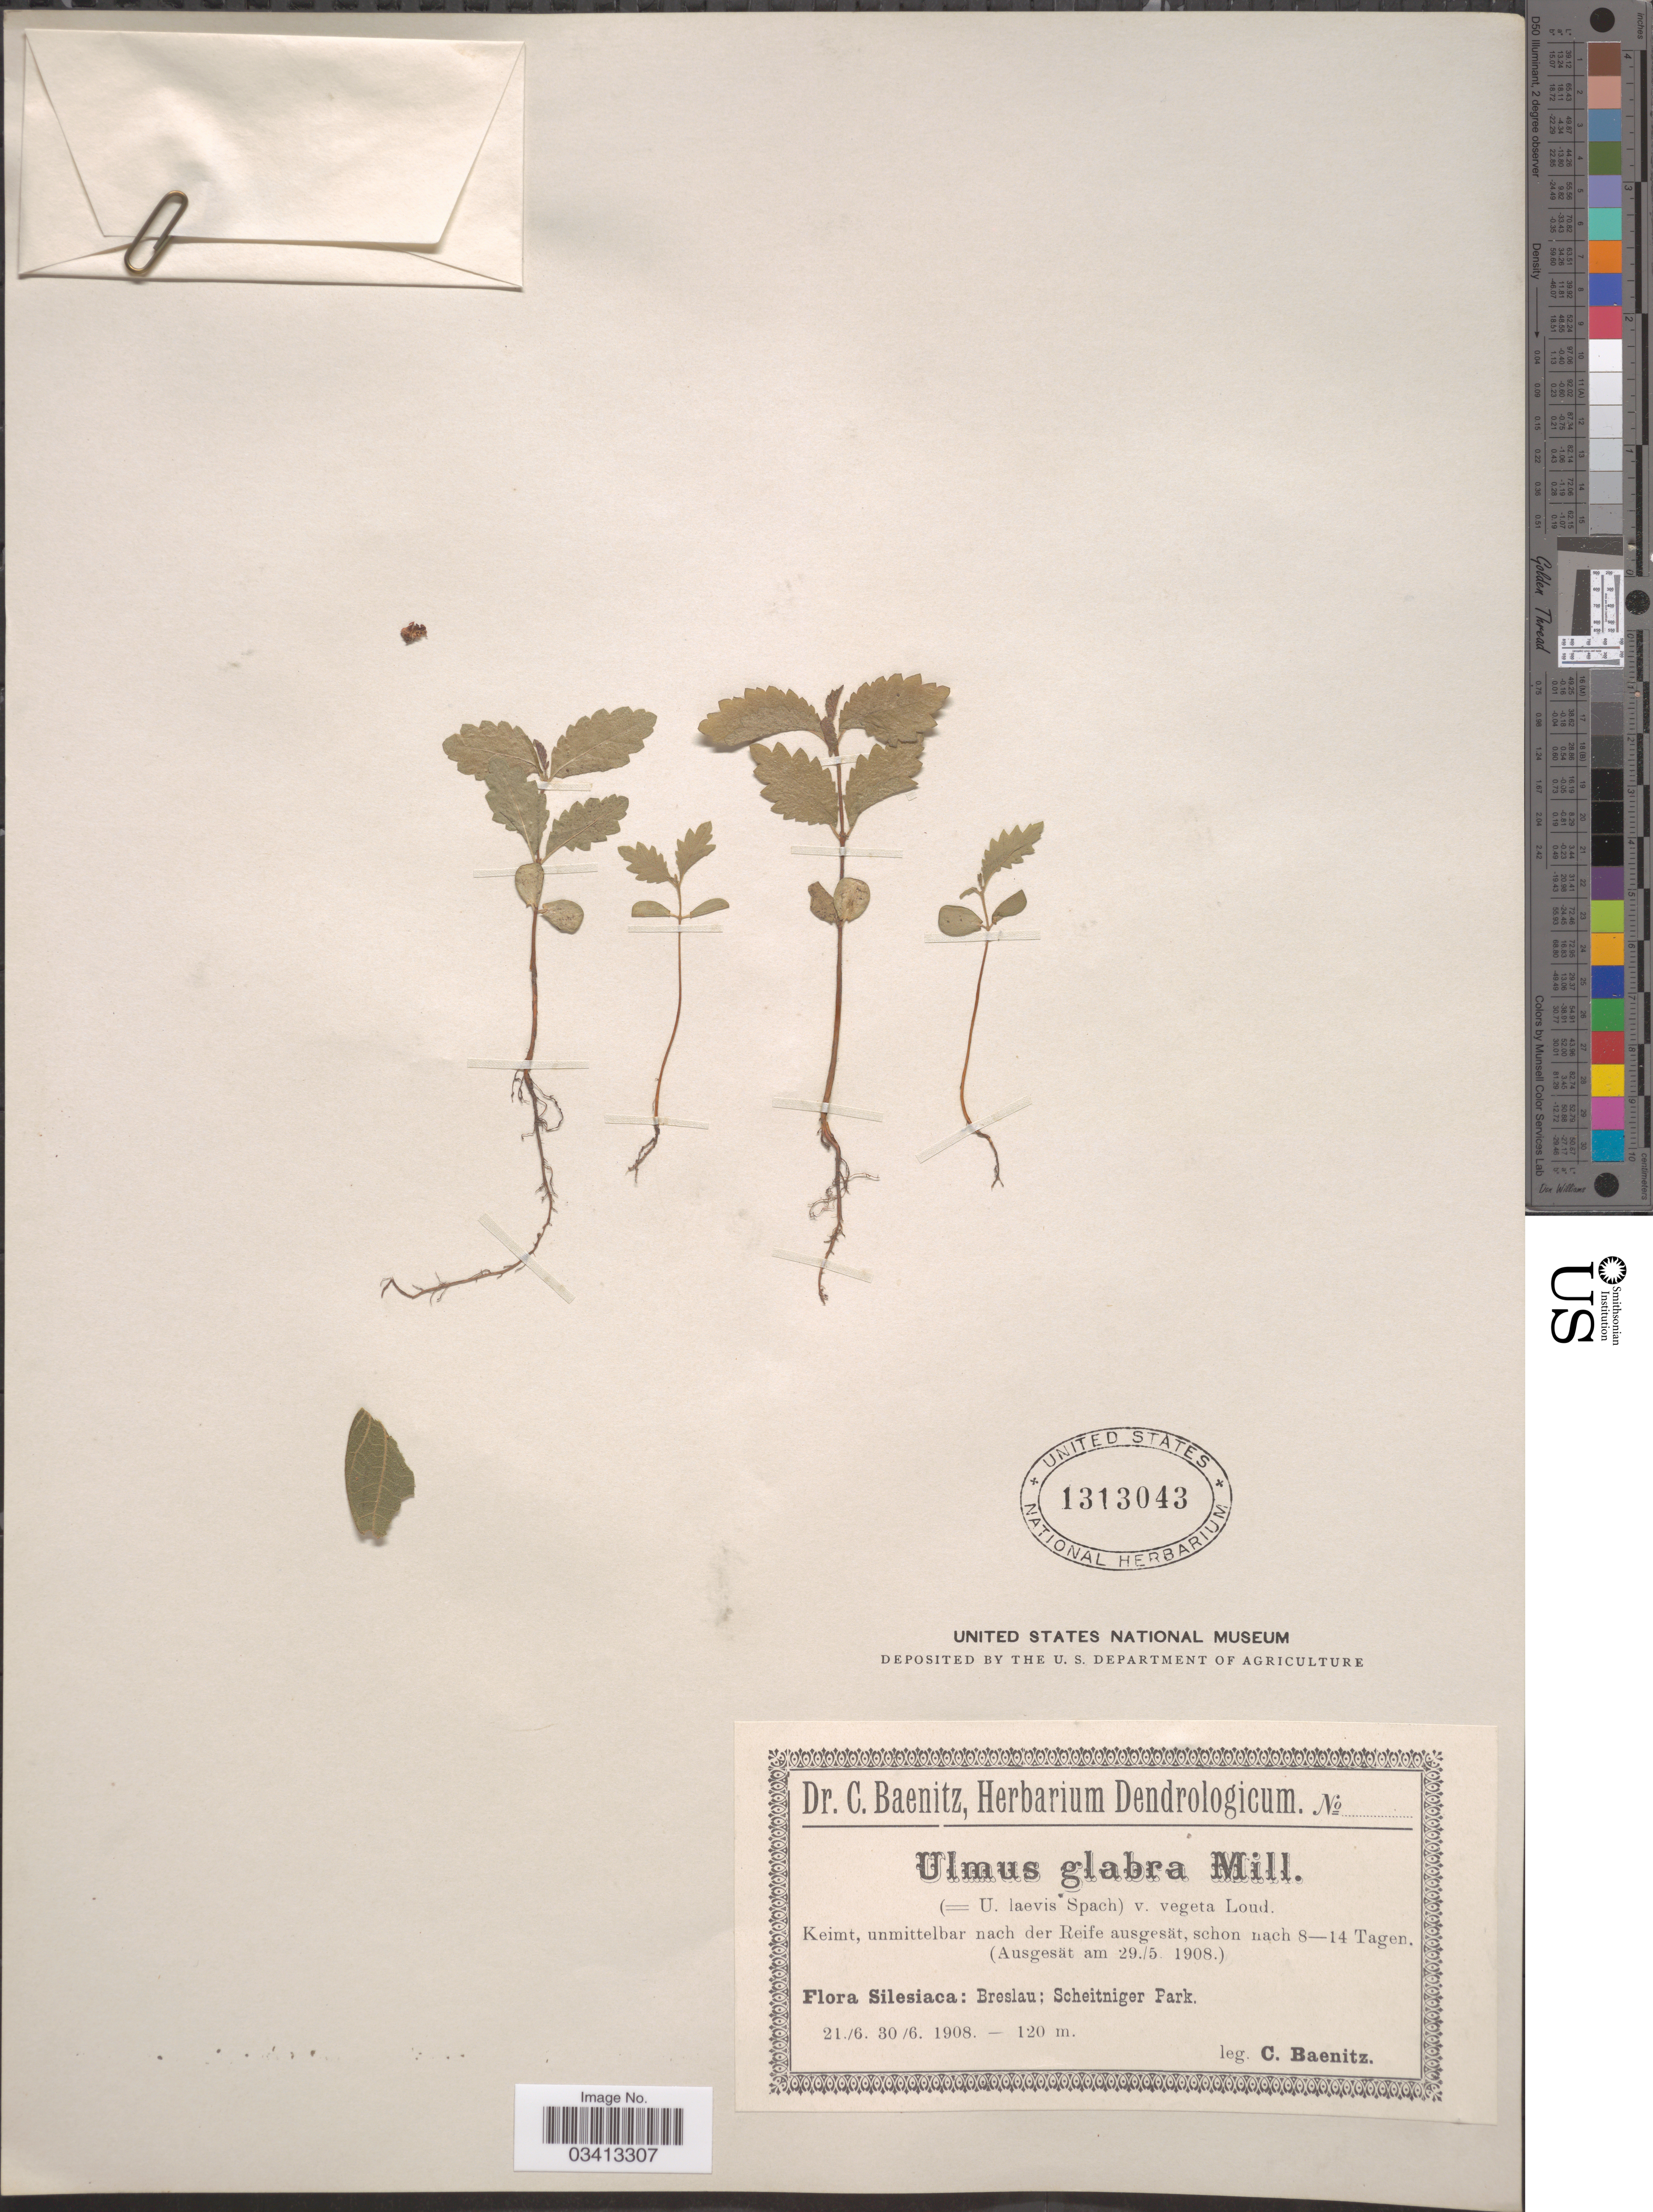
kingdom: Plantae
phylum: Tracheophyta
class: Magnoliopsida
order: Rosales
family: Ulmaceae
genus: Ulmus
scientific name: Ulmus glabra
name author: Huds.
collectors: C. G. Baenitz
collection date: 1908-06-21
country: Poland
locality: Silesiaca: Breslau; Scheitniger Park.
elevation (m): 120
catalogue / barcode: US 1313043